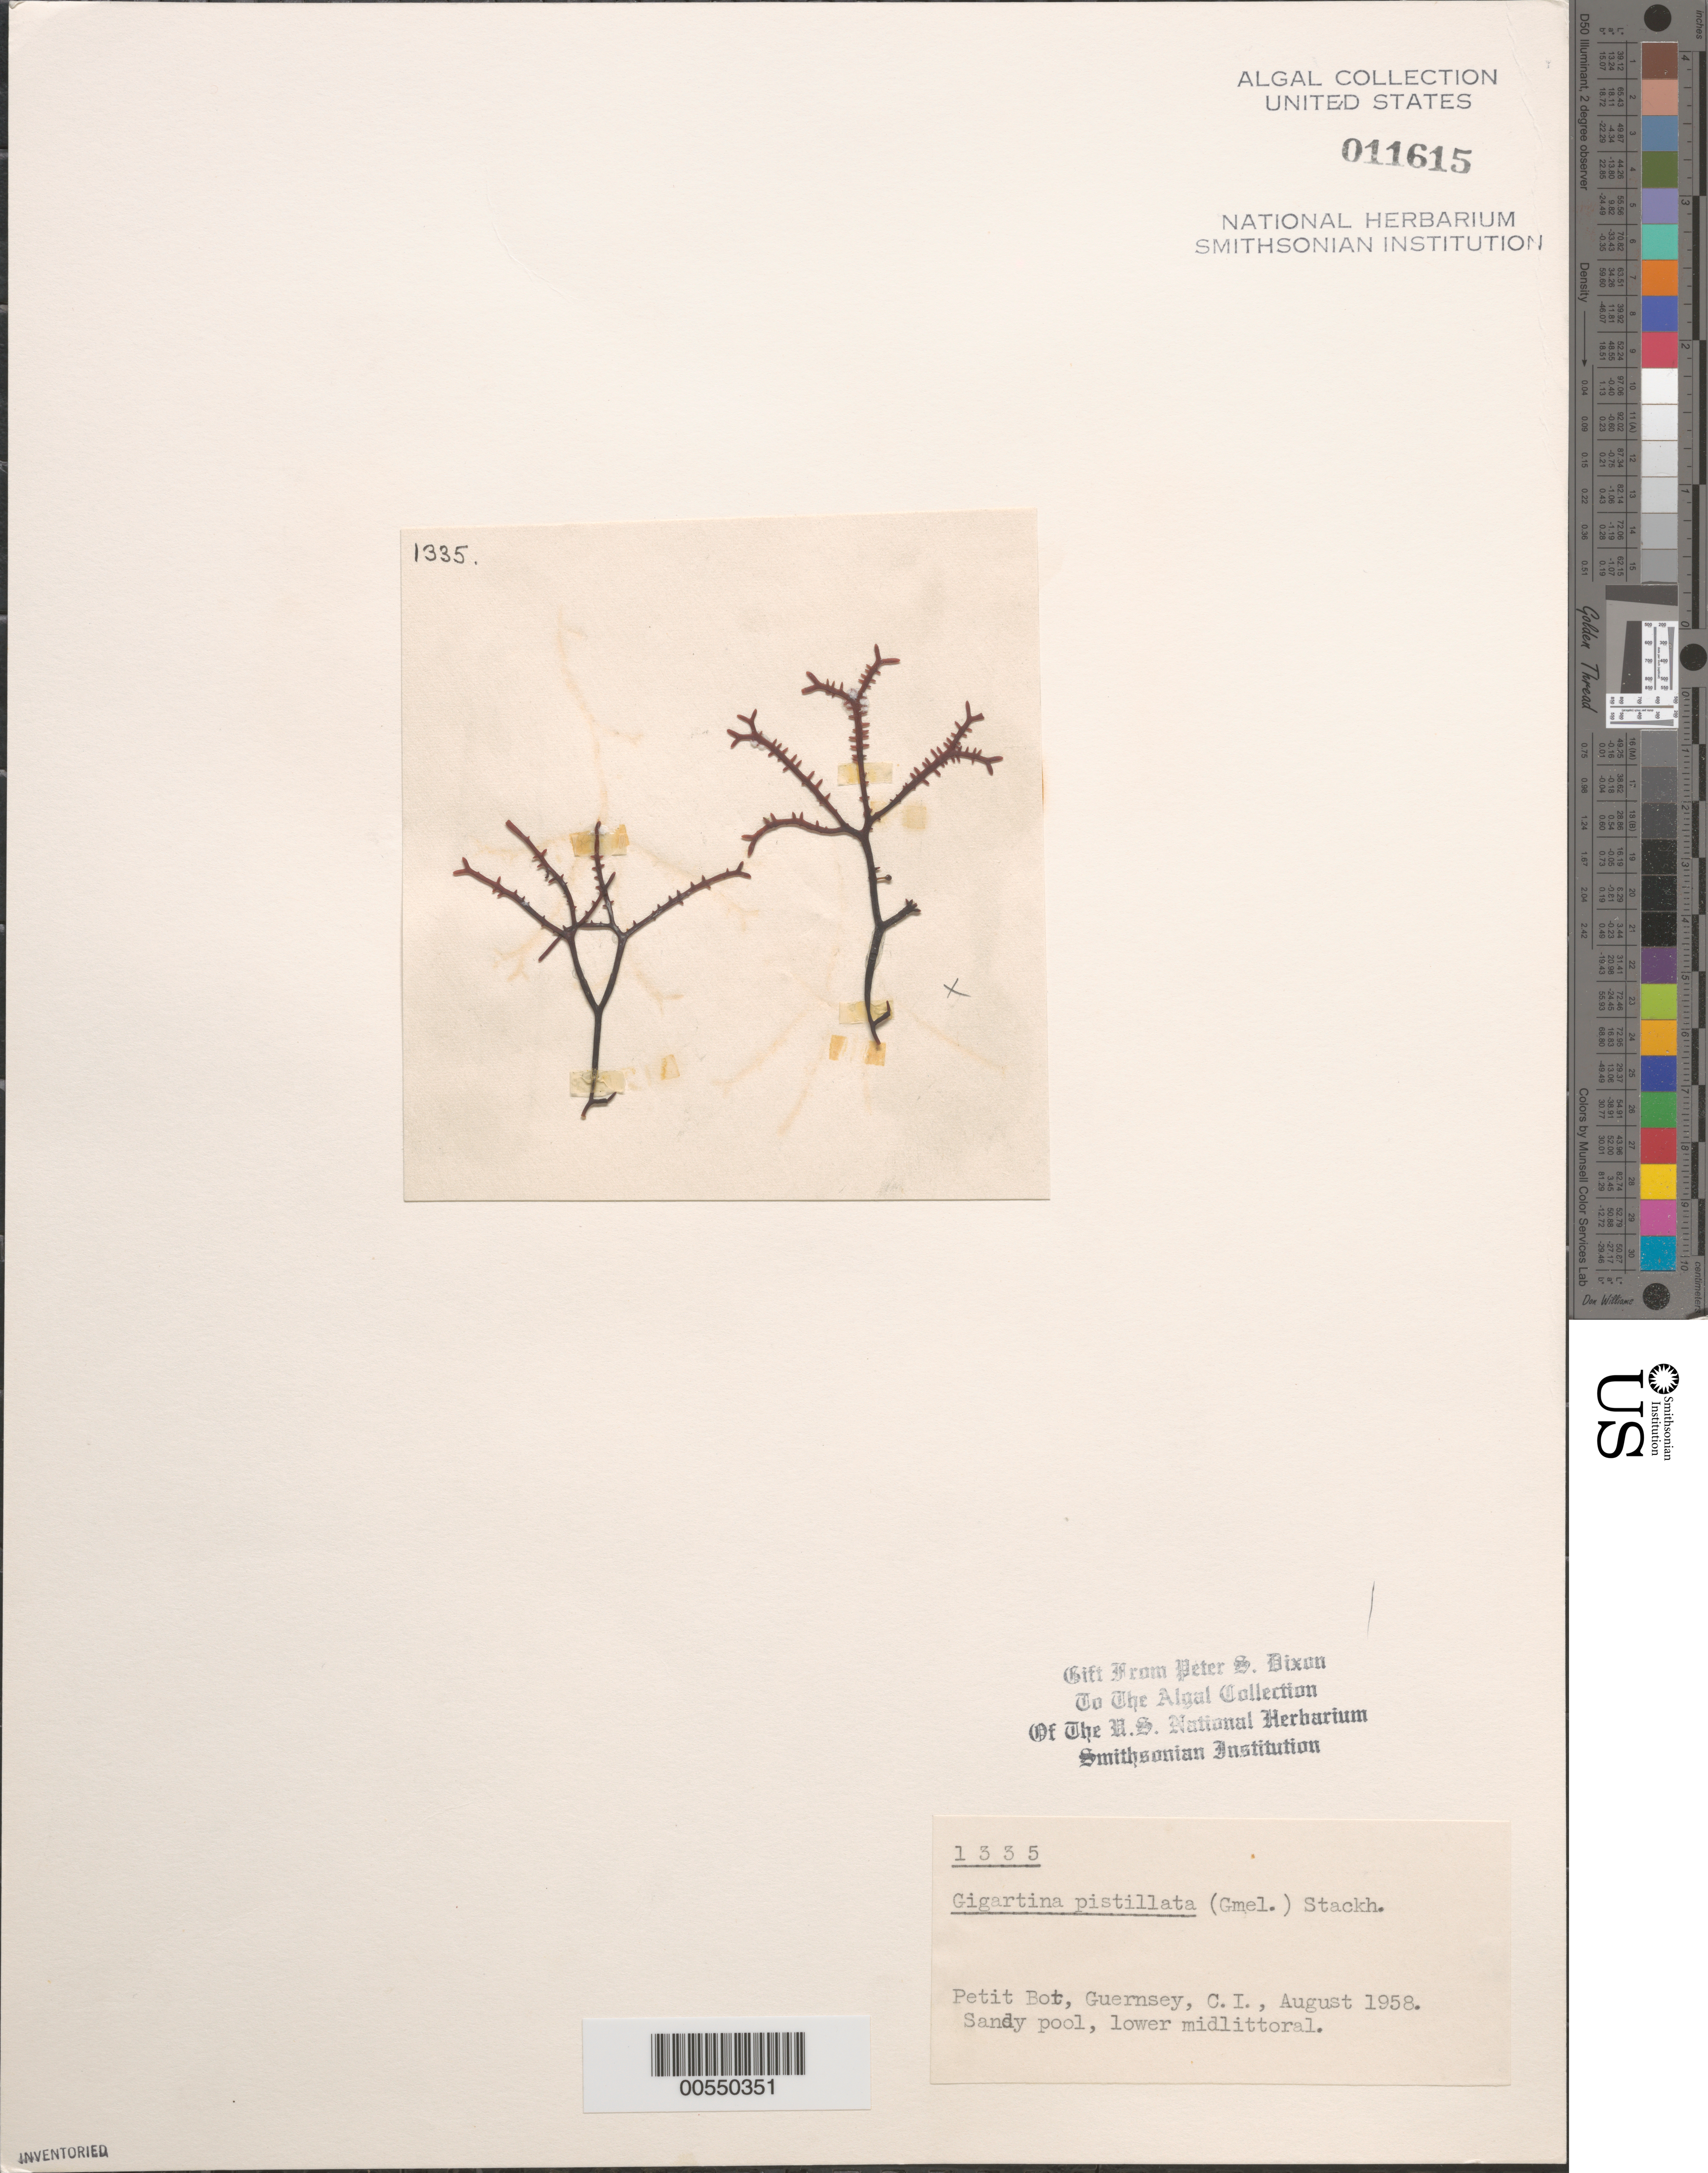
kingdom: Plantae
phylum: Rhodophyta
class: Florideophyceae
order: Gigartinales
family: Gigartinaceae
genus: Gigartina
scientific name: Gigartina pistillata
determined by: Dixon, P. S.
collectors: P. S. Dixon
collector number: PSD 1335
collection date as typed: Aug 1958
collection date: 1958-08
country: United Kingdom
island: Guernsey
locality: Petit Bot. Bailiwick of Guernsey.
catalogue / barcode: US 11615